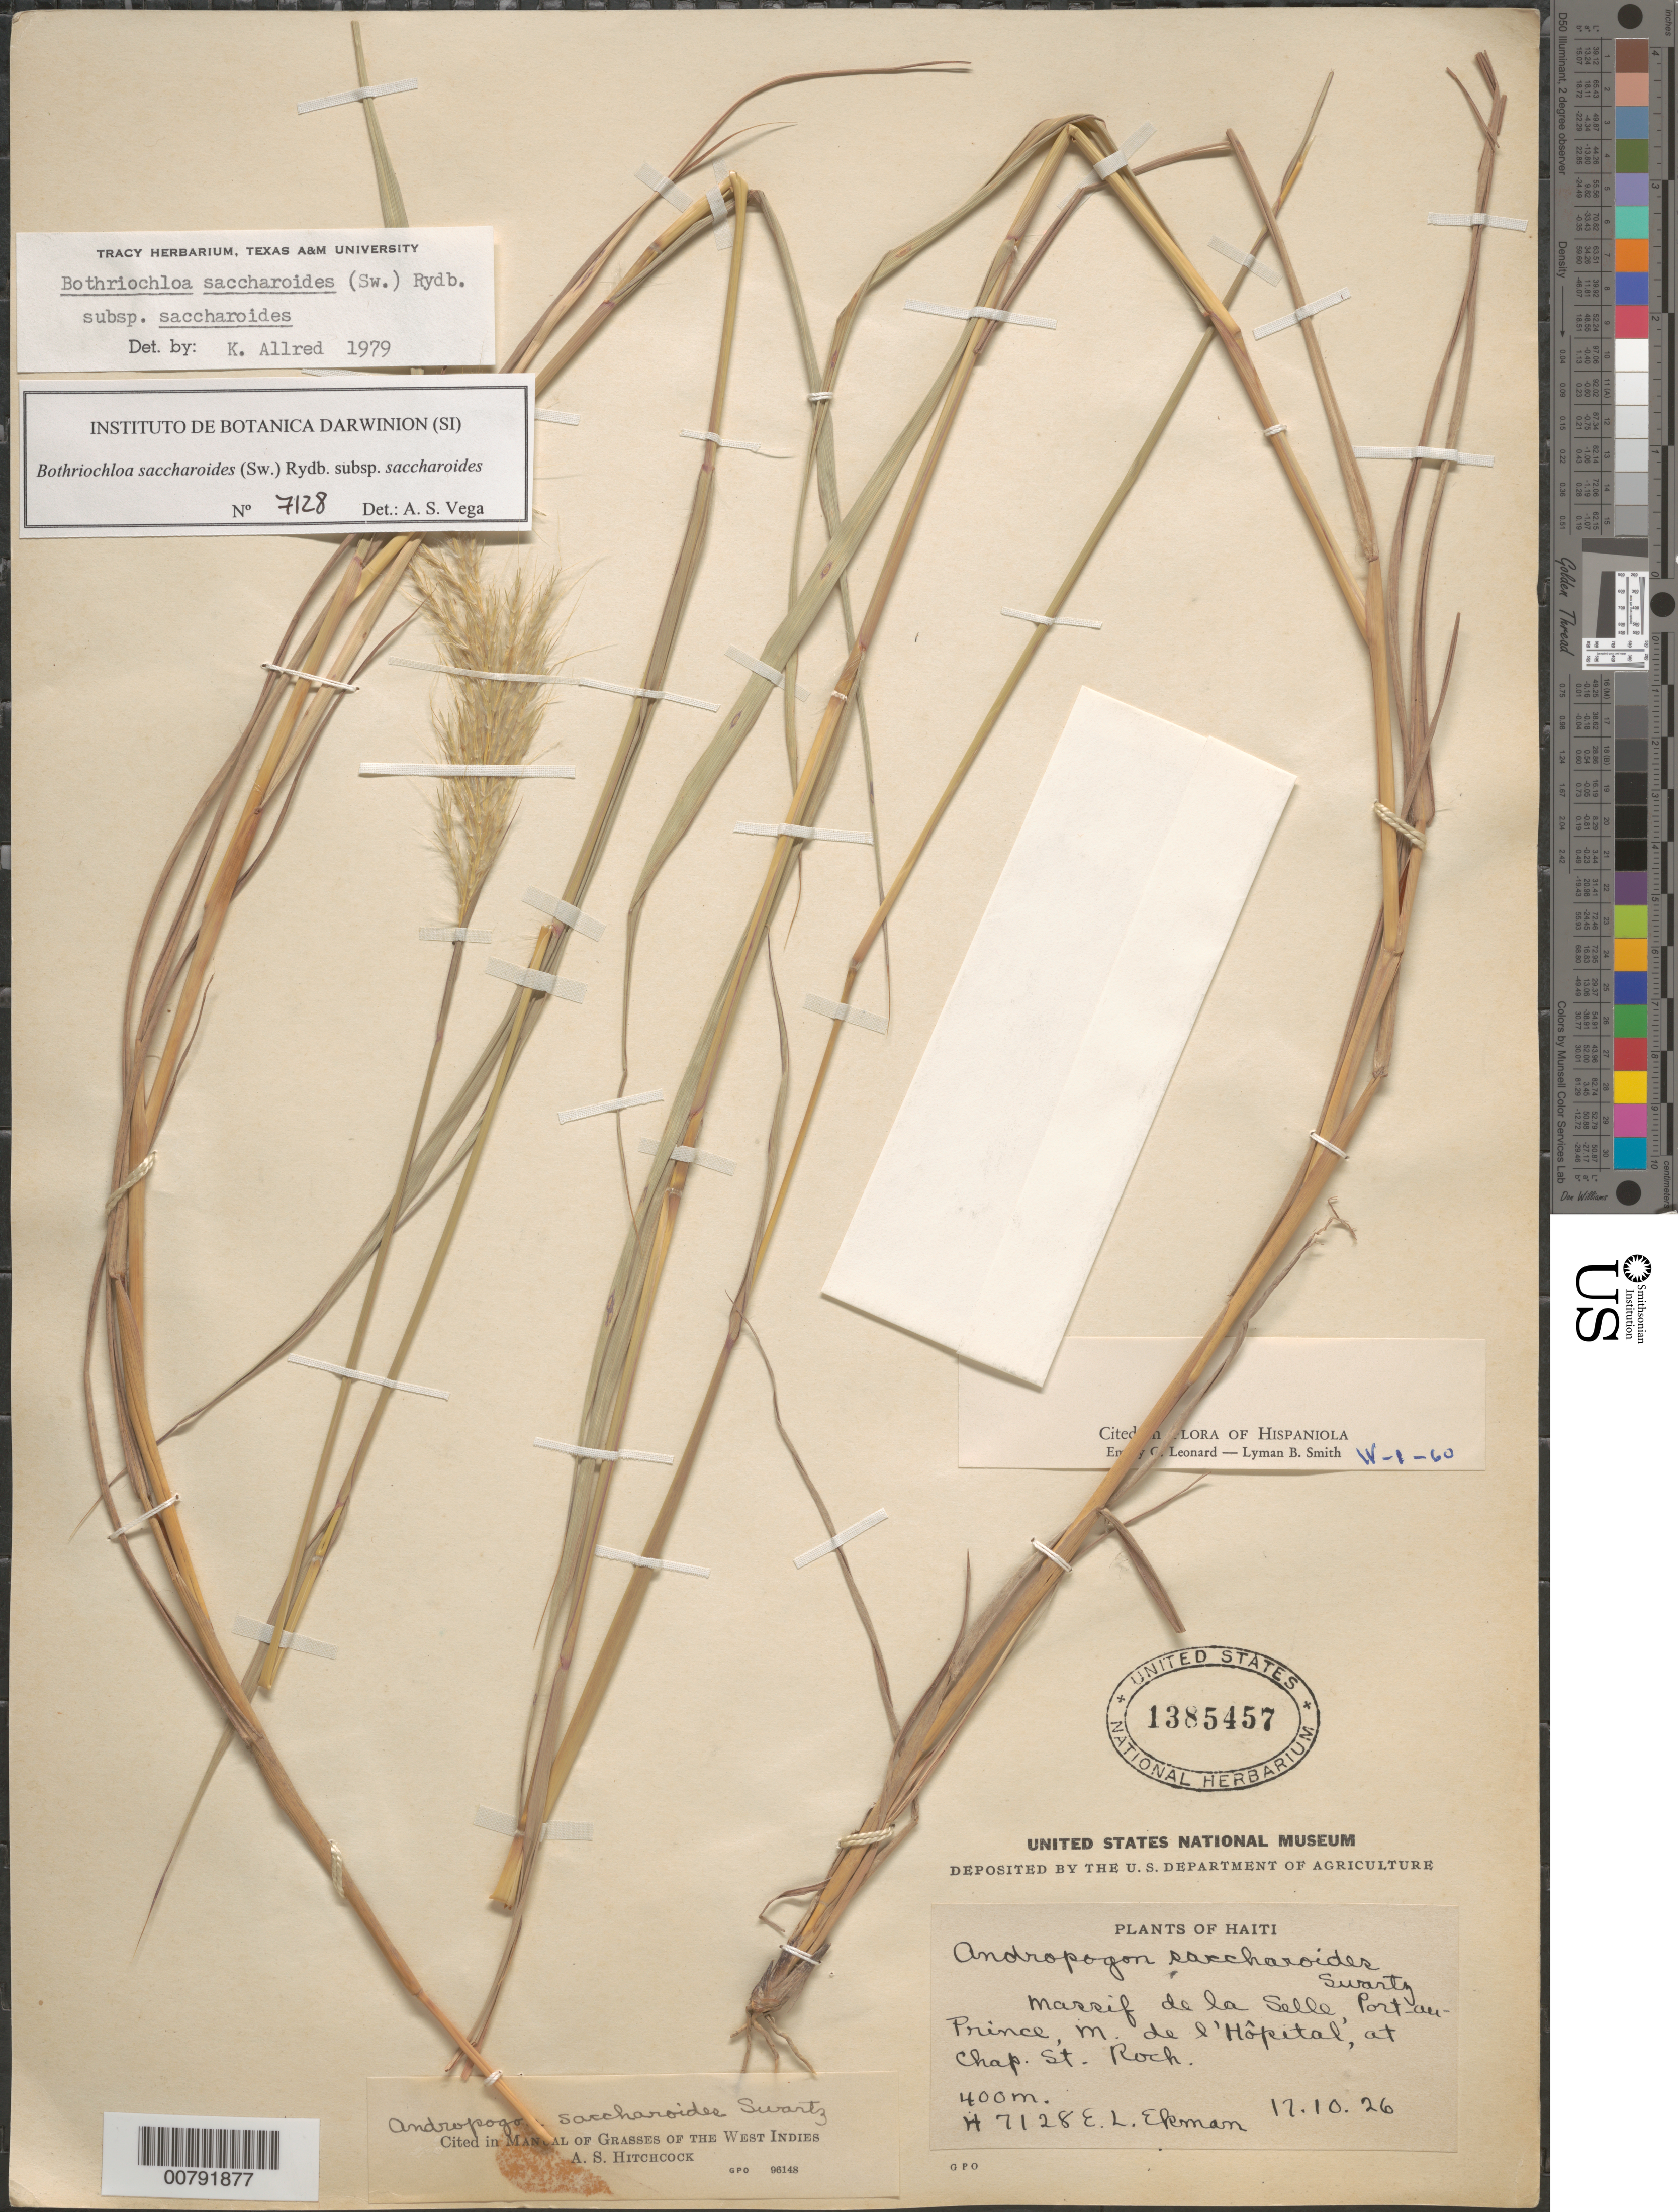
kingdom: Plantae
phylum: Tracheophyta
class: Liliopsida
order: Poales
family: Poaceae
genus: Bothriochloa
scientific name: Bothriochloa saccharoides subsp. saccharoides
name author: (Sw.) Rydb.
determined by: Vega, A. S.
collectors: E. L. Ekman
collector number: H 7128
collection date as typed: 17 Oct 1926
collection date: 1926-10-17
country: Haiti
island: Hispaniola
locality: Massif de la Selle, Port-au-Prince, Morne de l'Hopital, at Chap. St. Roch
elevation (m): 400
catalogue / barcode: US 1385457